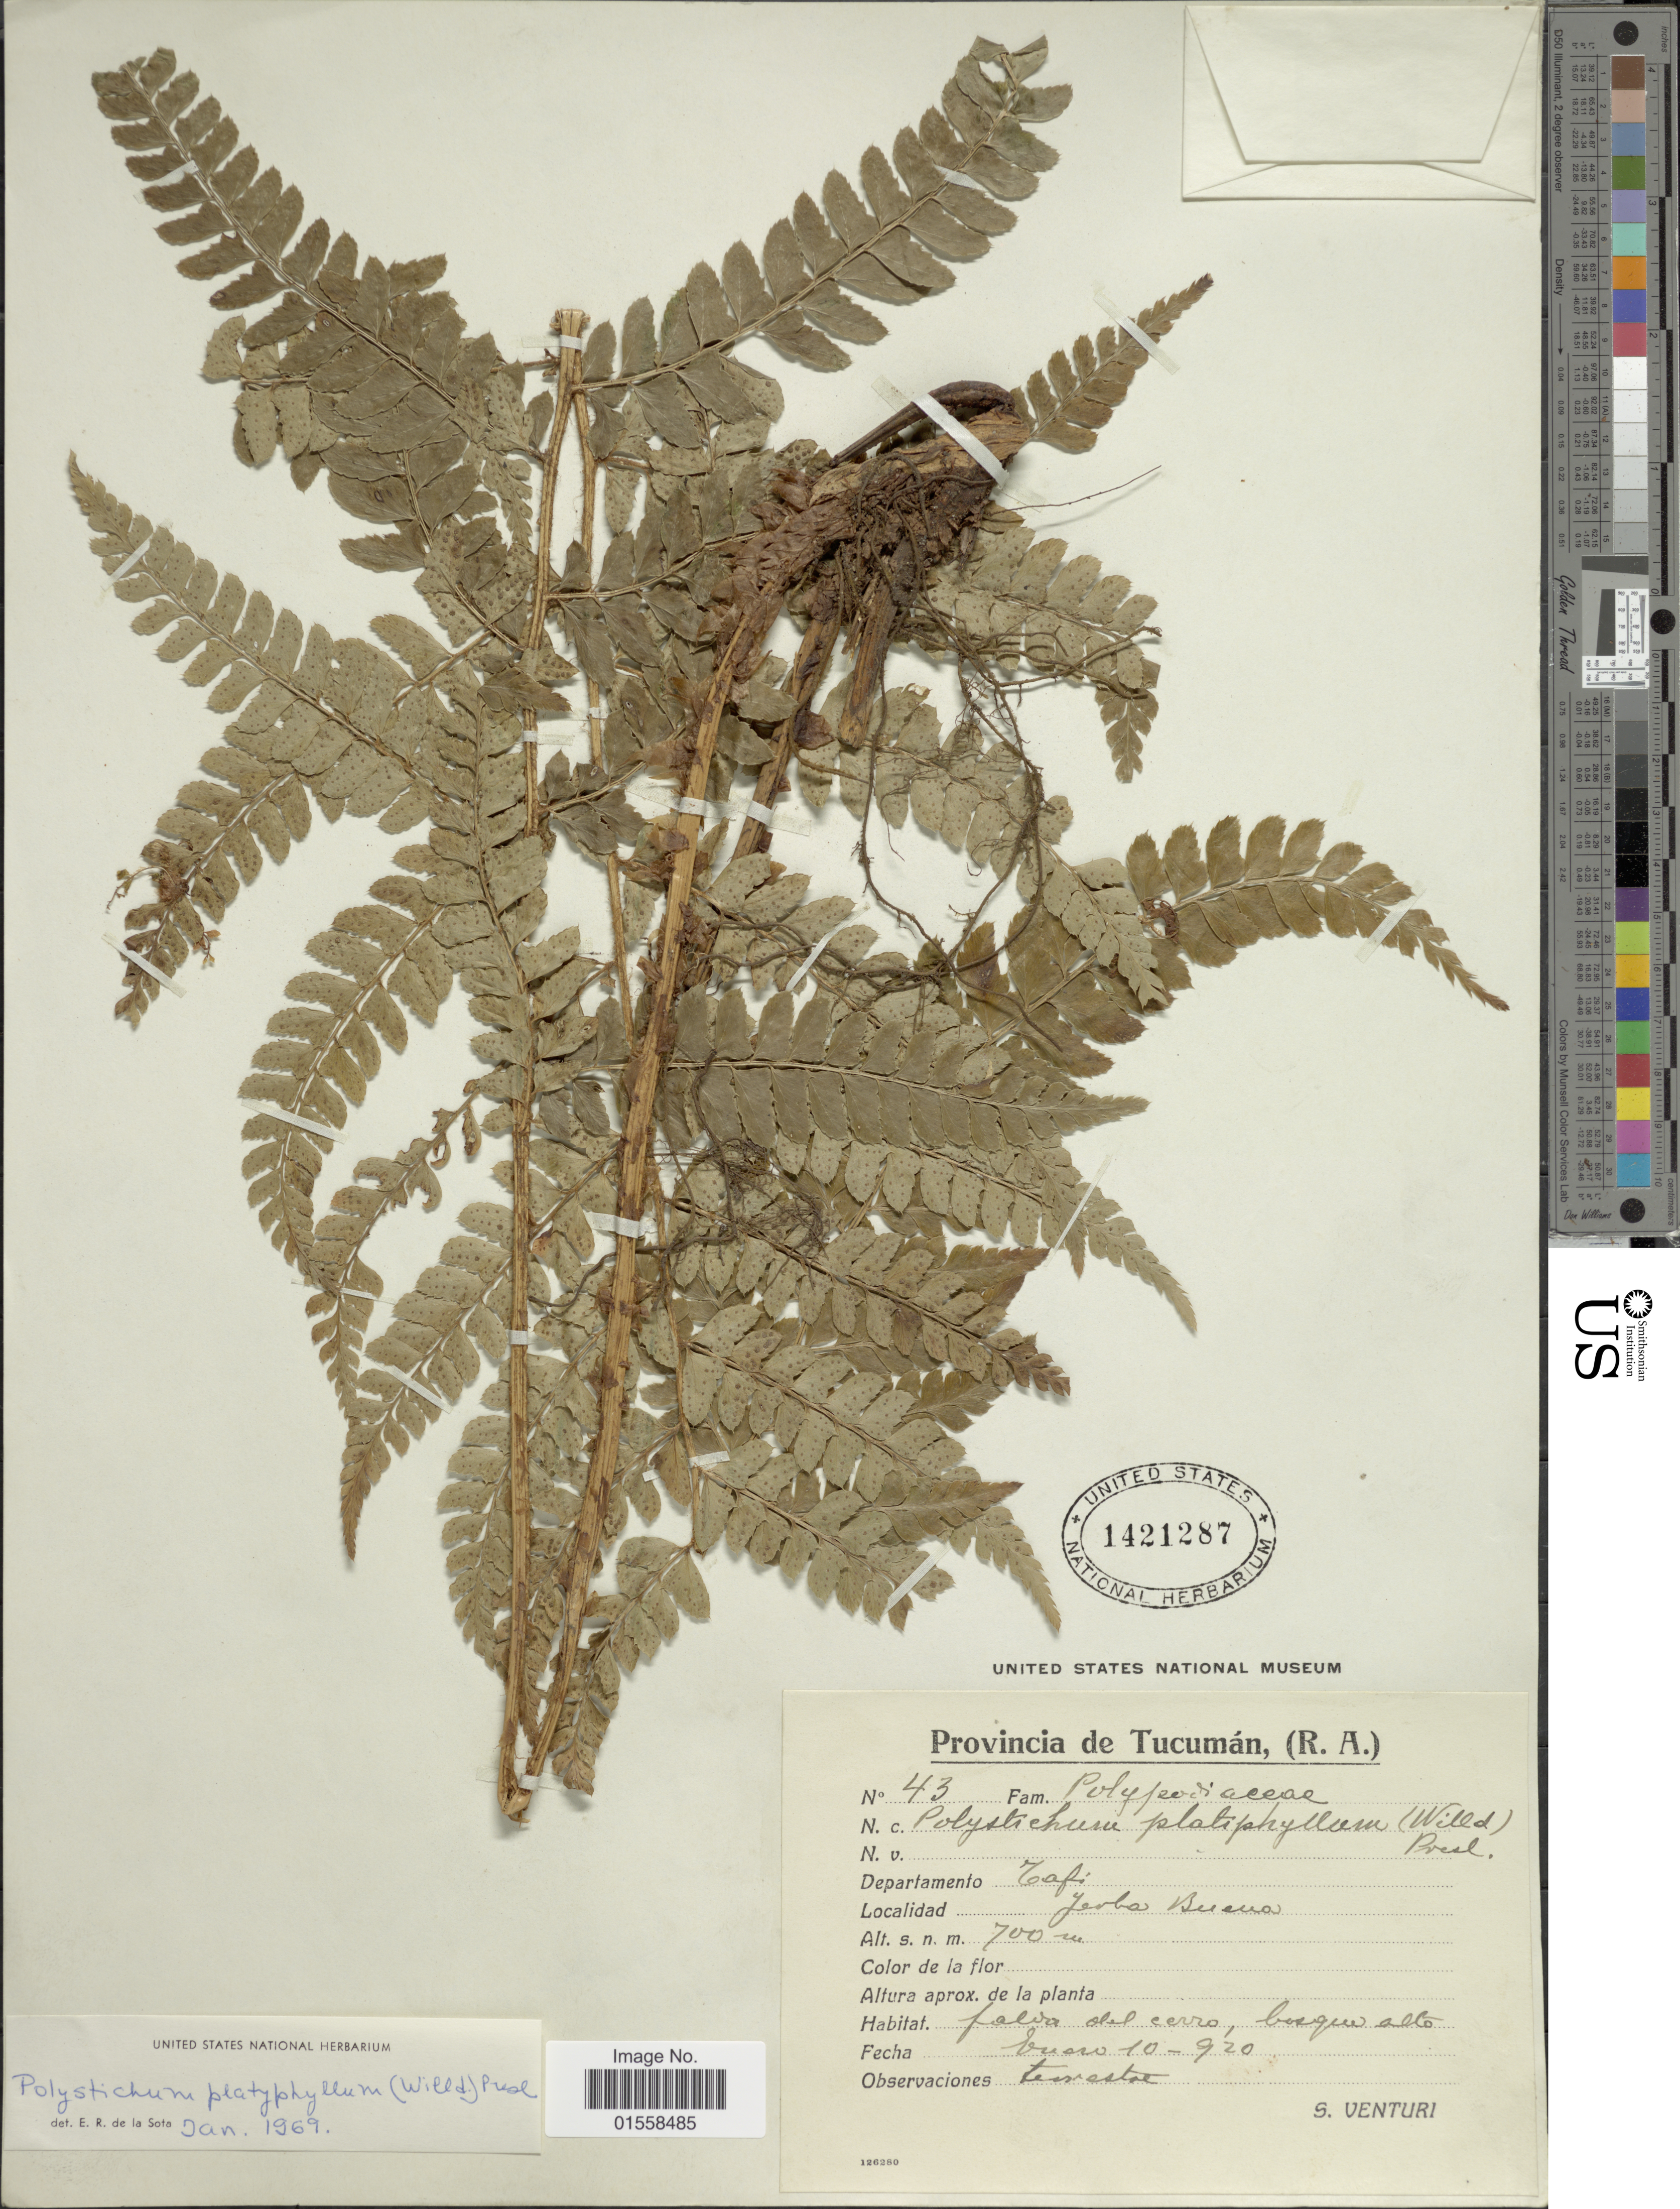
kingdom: Plantae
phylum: Tracheophyta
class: Polypodiopsida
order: Polypodiales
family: Dryopteridaceae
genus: Polystichum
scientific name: Polystichum platyphyllum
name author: (Willd.) C. Presl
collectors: S. Venturi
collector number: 43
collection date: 1920-01-10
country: Argentina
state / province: Tucuman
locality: Provincia de Tucuman, (R. A.), Departamento Tafi. Yerba Buena.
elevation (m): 700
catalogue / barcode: US 1421287